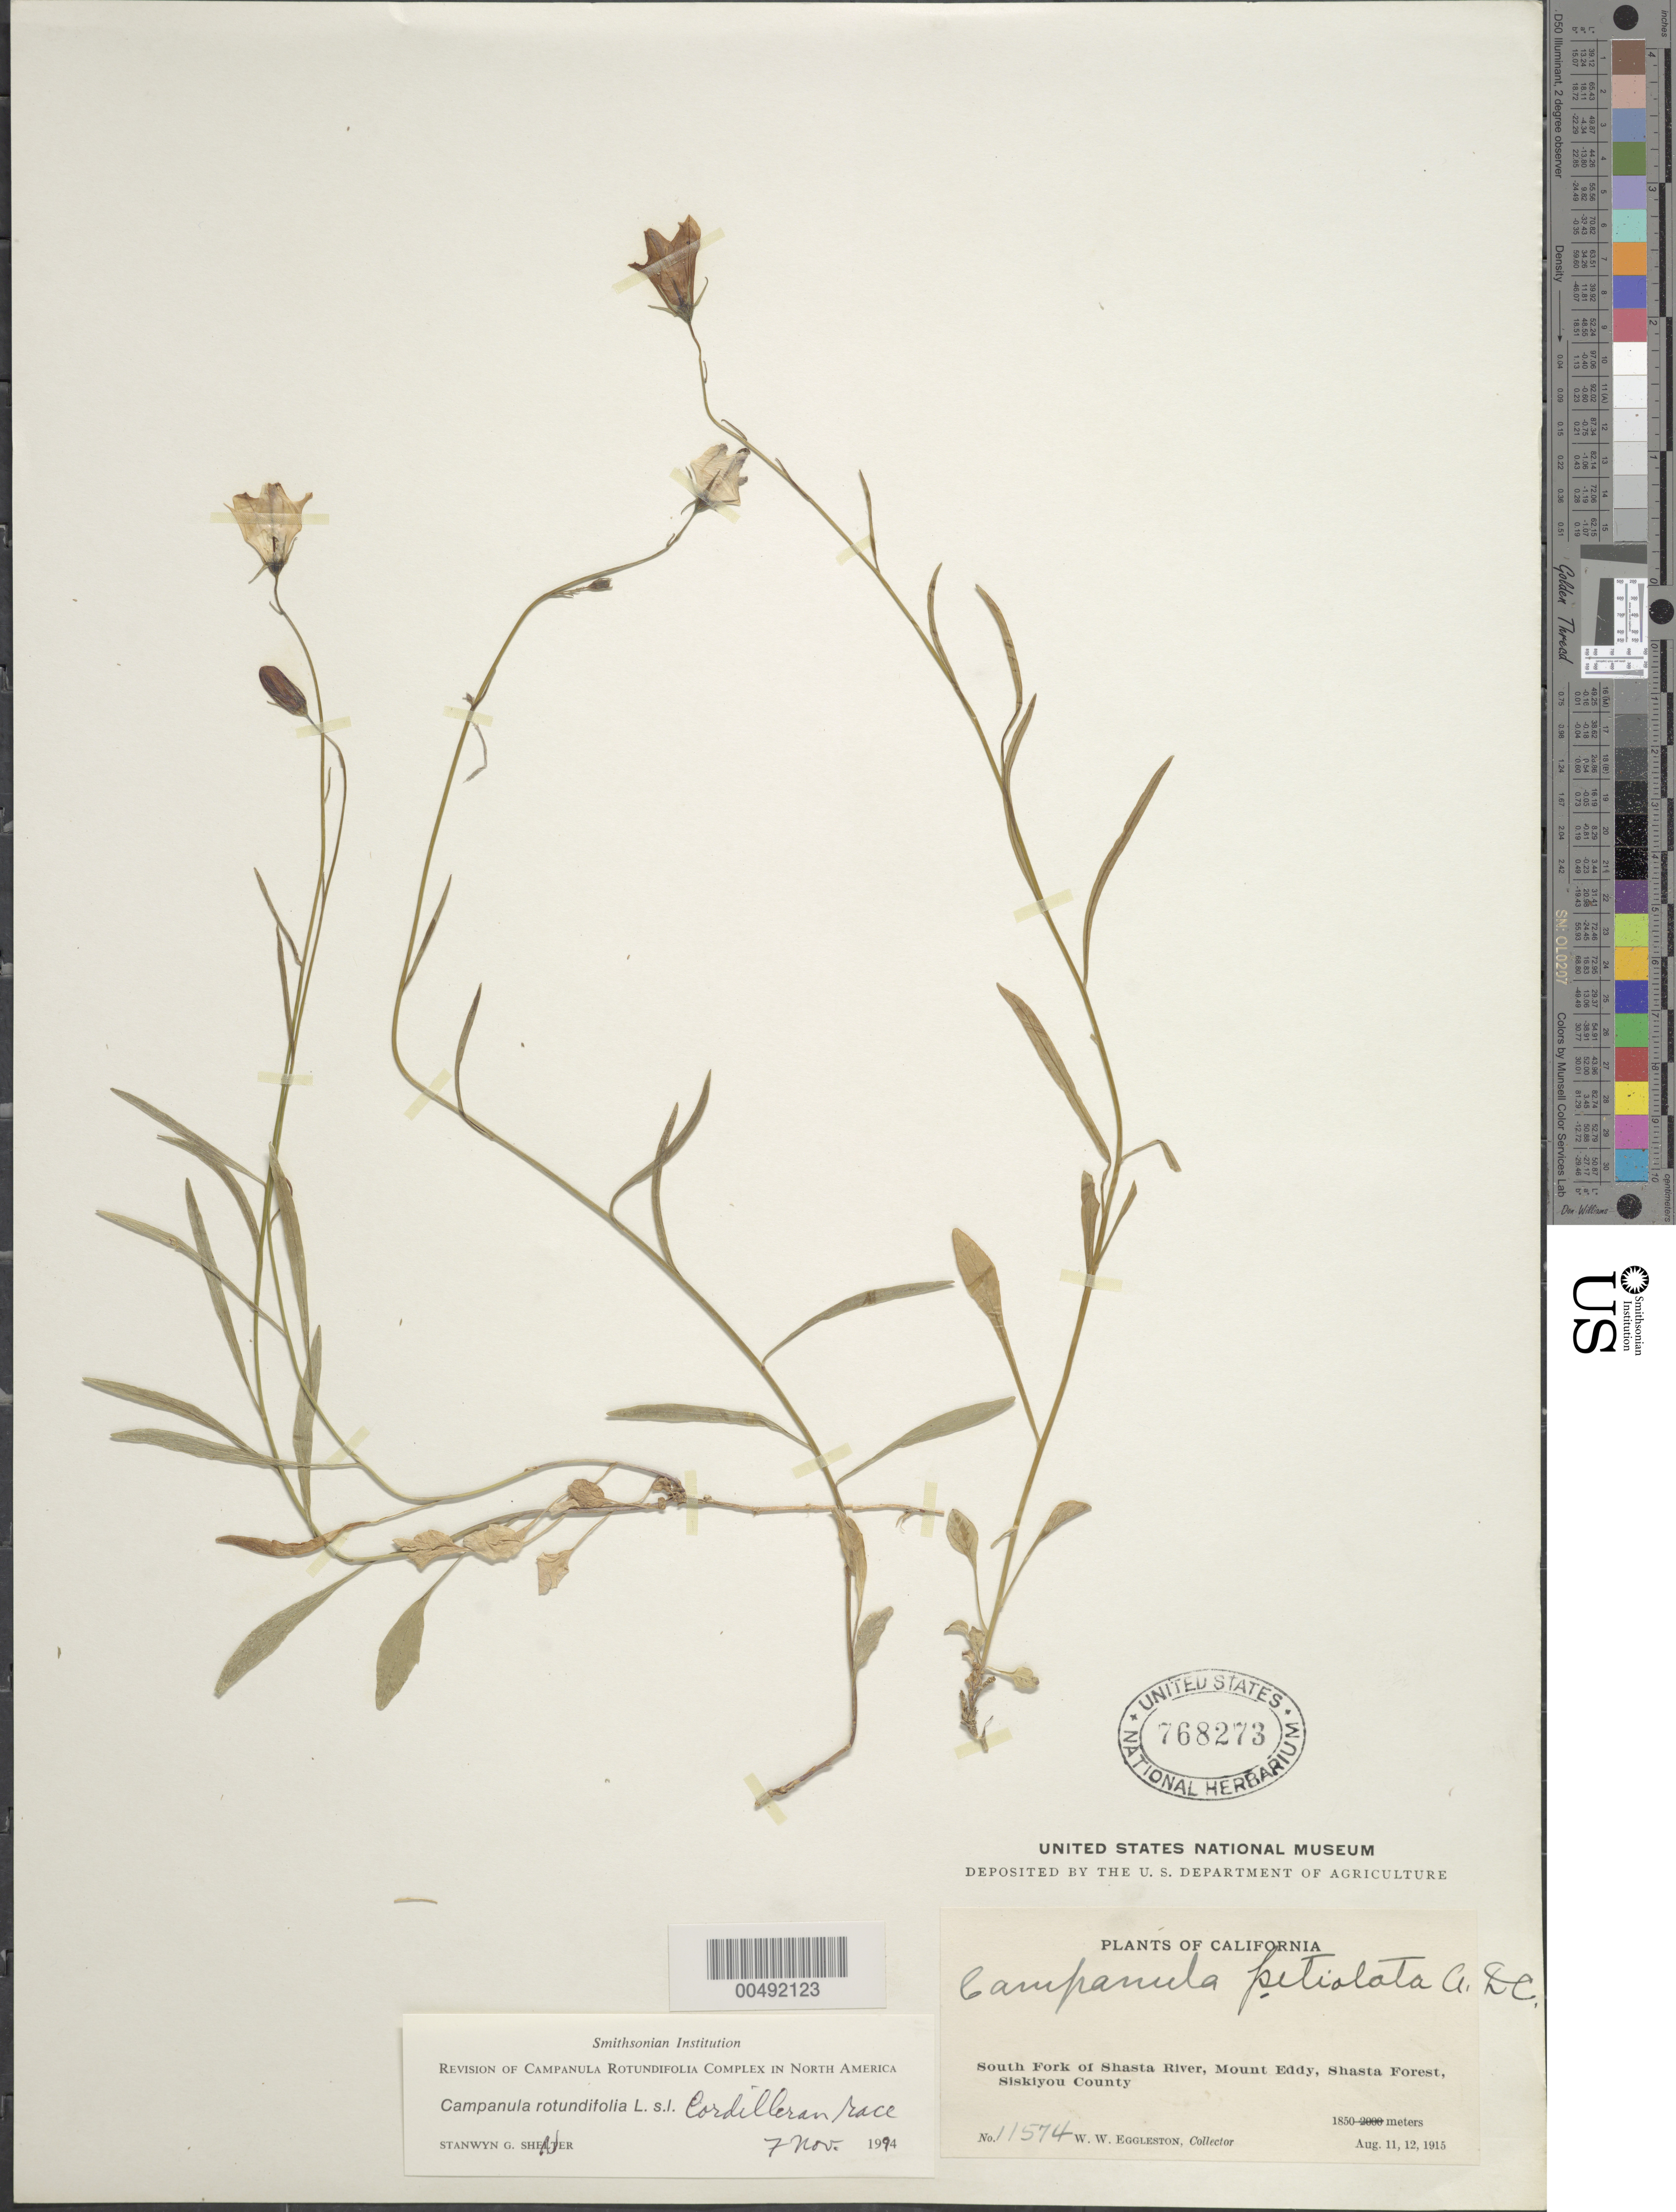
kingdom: Plantae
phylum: Tracheophyta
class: Magnoliopsida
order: Asterales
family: Campanulaceae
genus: Campanula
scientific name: Campanula rotundifolia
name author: L.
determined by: Shetler, Stanwyn G., (US), NMNH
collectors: W. W. Eggleston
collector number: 11574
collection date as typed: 11 Aug 1915 to 12 Aug 1915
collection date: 1915-08-11/1915-08-12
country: United States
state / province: California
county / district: Siskiyou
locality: Shasta Forest, Mount Eddy, S Fork of Shasta River. [State previously entered as Washington.]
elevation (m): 1850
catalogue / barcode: US 768273